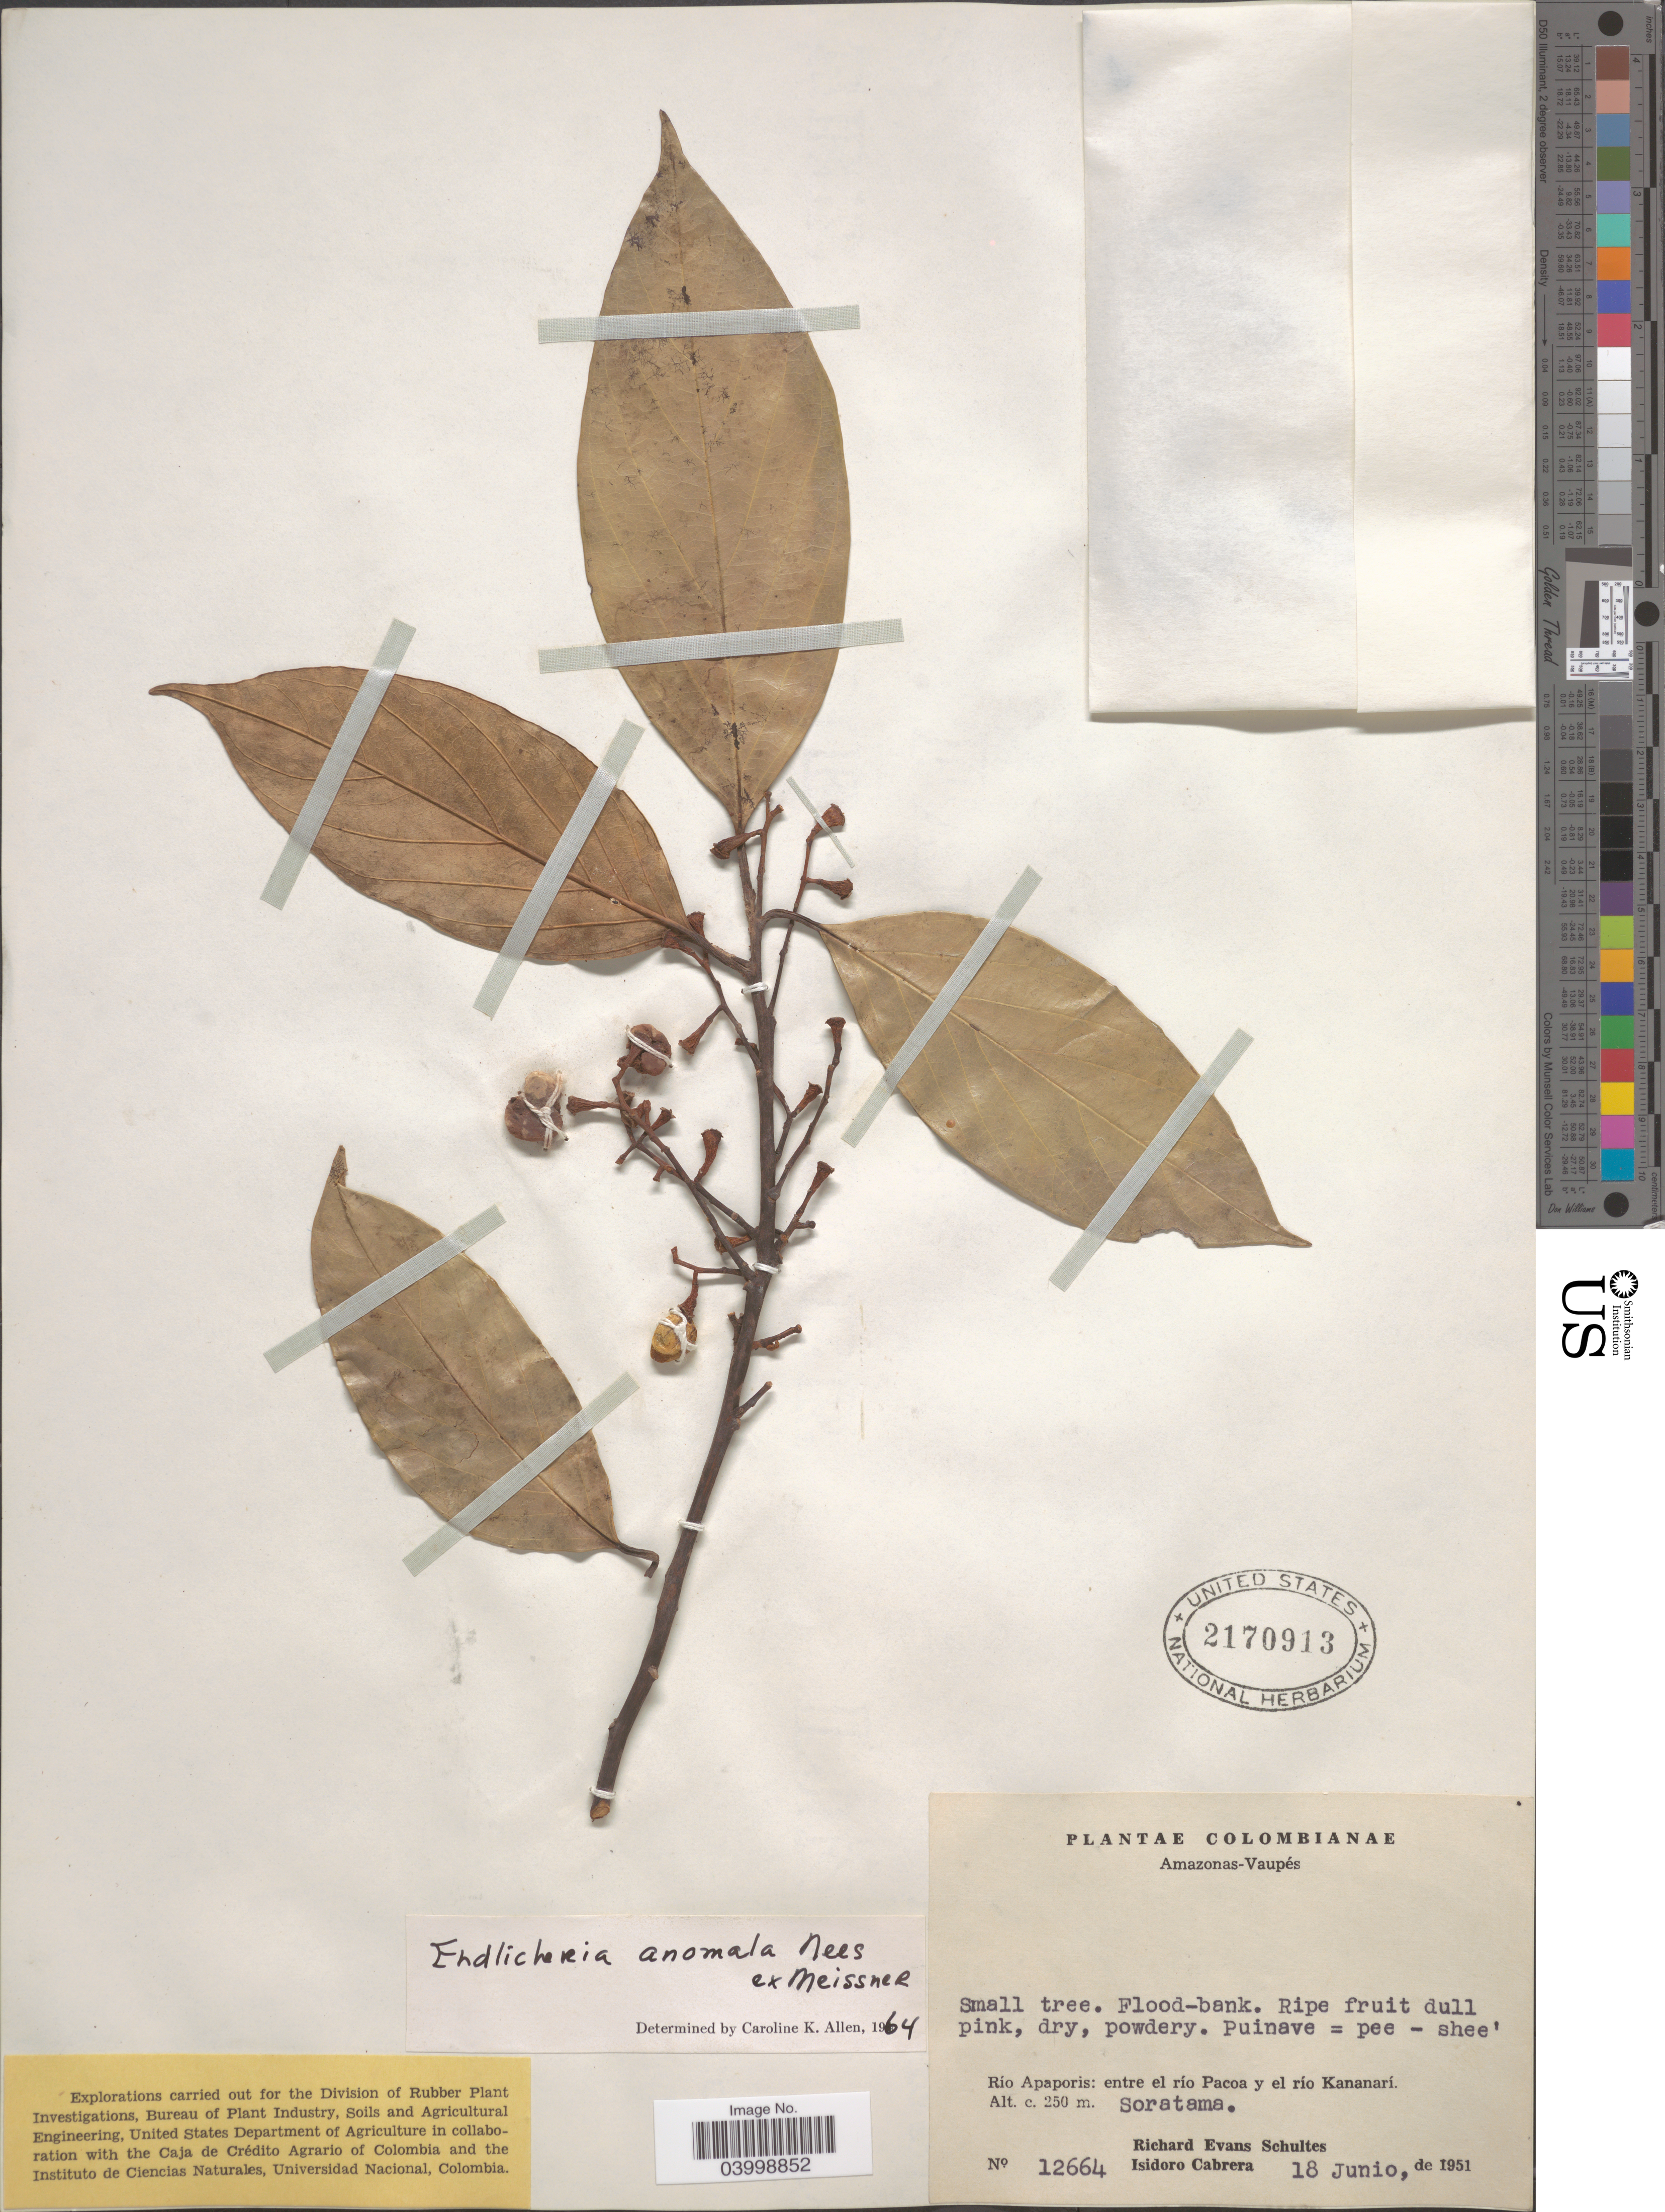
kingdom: Plantae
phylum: Tracheophyta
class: Magnoliopsida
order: Laurales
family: Lauraceae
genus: Endlicheria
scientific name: Endlicheria anomala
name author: Nees ex Meisn.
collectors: R. E. Schultes & I. Cabrera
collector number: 12664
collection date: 1951-06-18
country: Colombia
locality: Amazonas - Vaupés. Río Apaporis: entre el río Pacoa y el río Kananarí. Soratama.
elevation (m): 250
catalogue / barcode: US 2170913